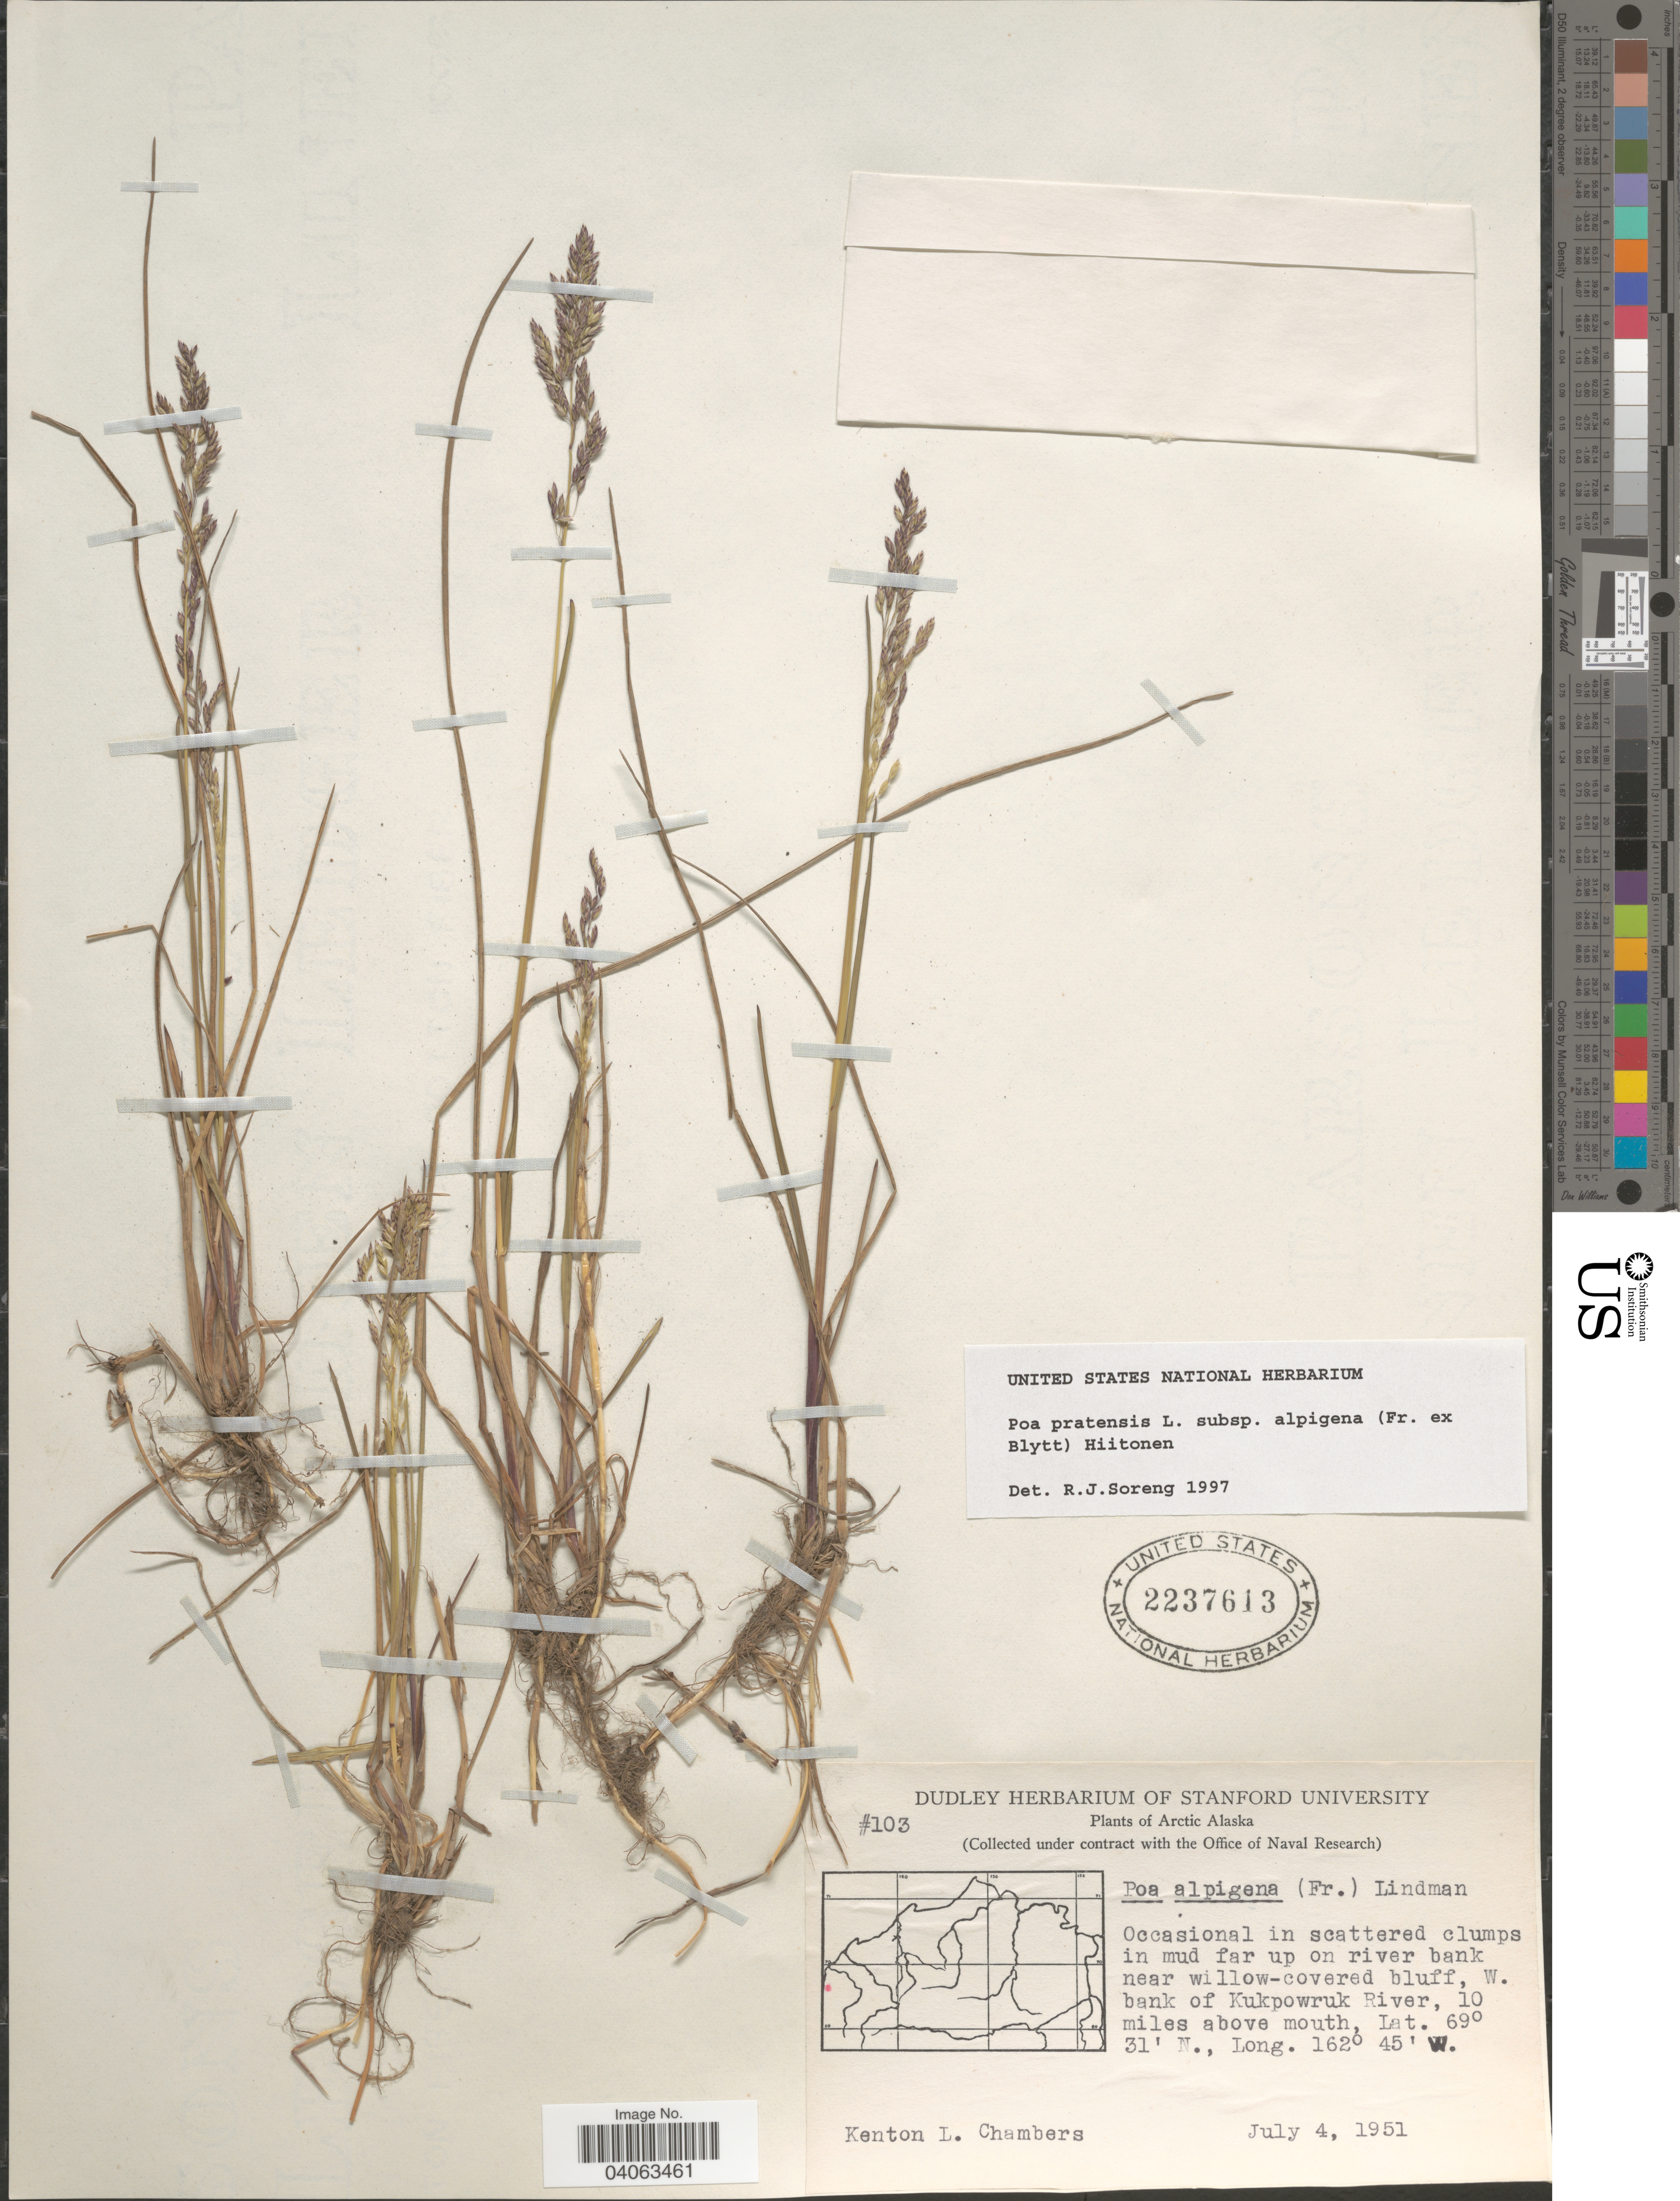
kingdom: Plantae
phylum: Tracheophyta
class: Liliopsida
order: Poales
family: Poaceae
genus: Poa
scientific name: Poa pratensis subsp. alpigena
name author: (Lindm.) Hiitonen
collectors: K. L. Chambers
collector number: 103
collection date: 1951-07-04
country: United States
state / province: Alaska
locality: Arctic Alaska. W bank of Kukpowruk River, 10 miles above mouth.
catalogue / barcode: US 2237613